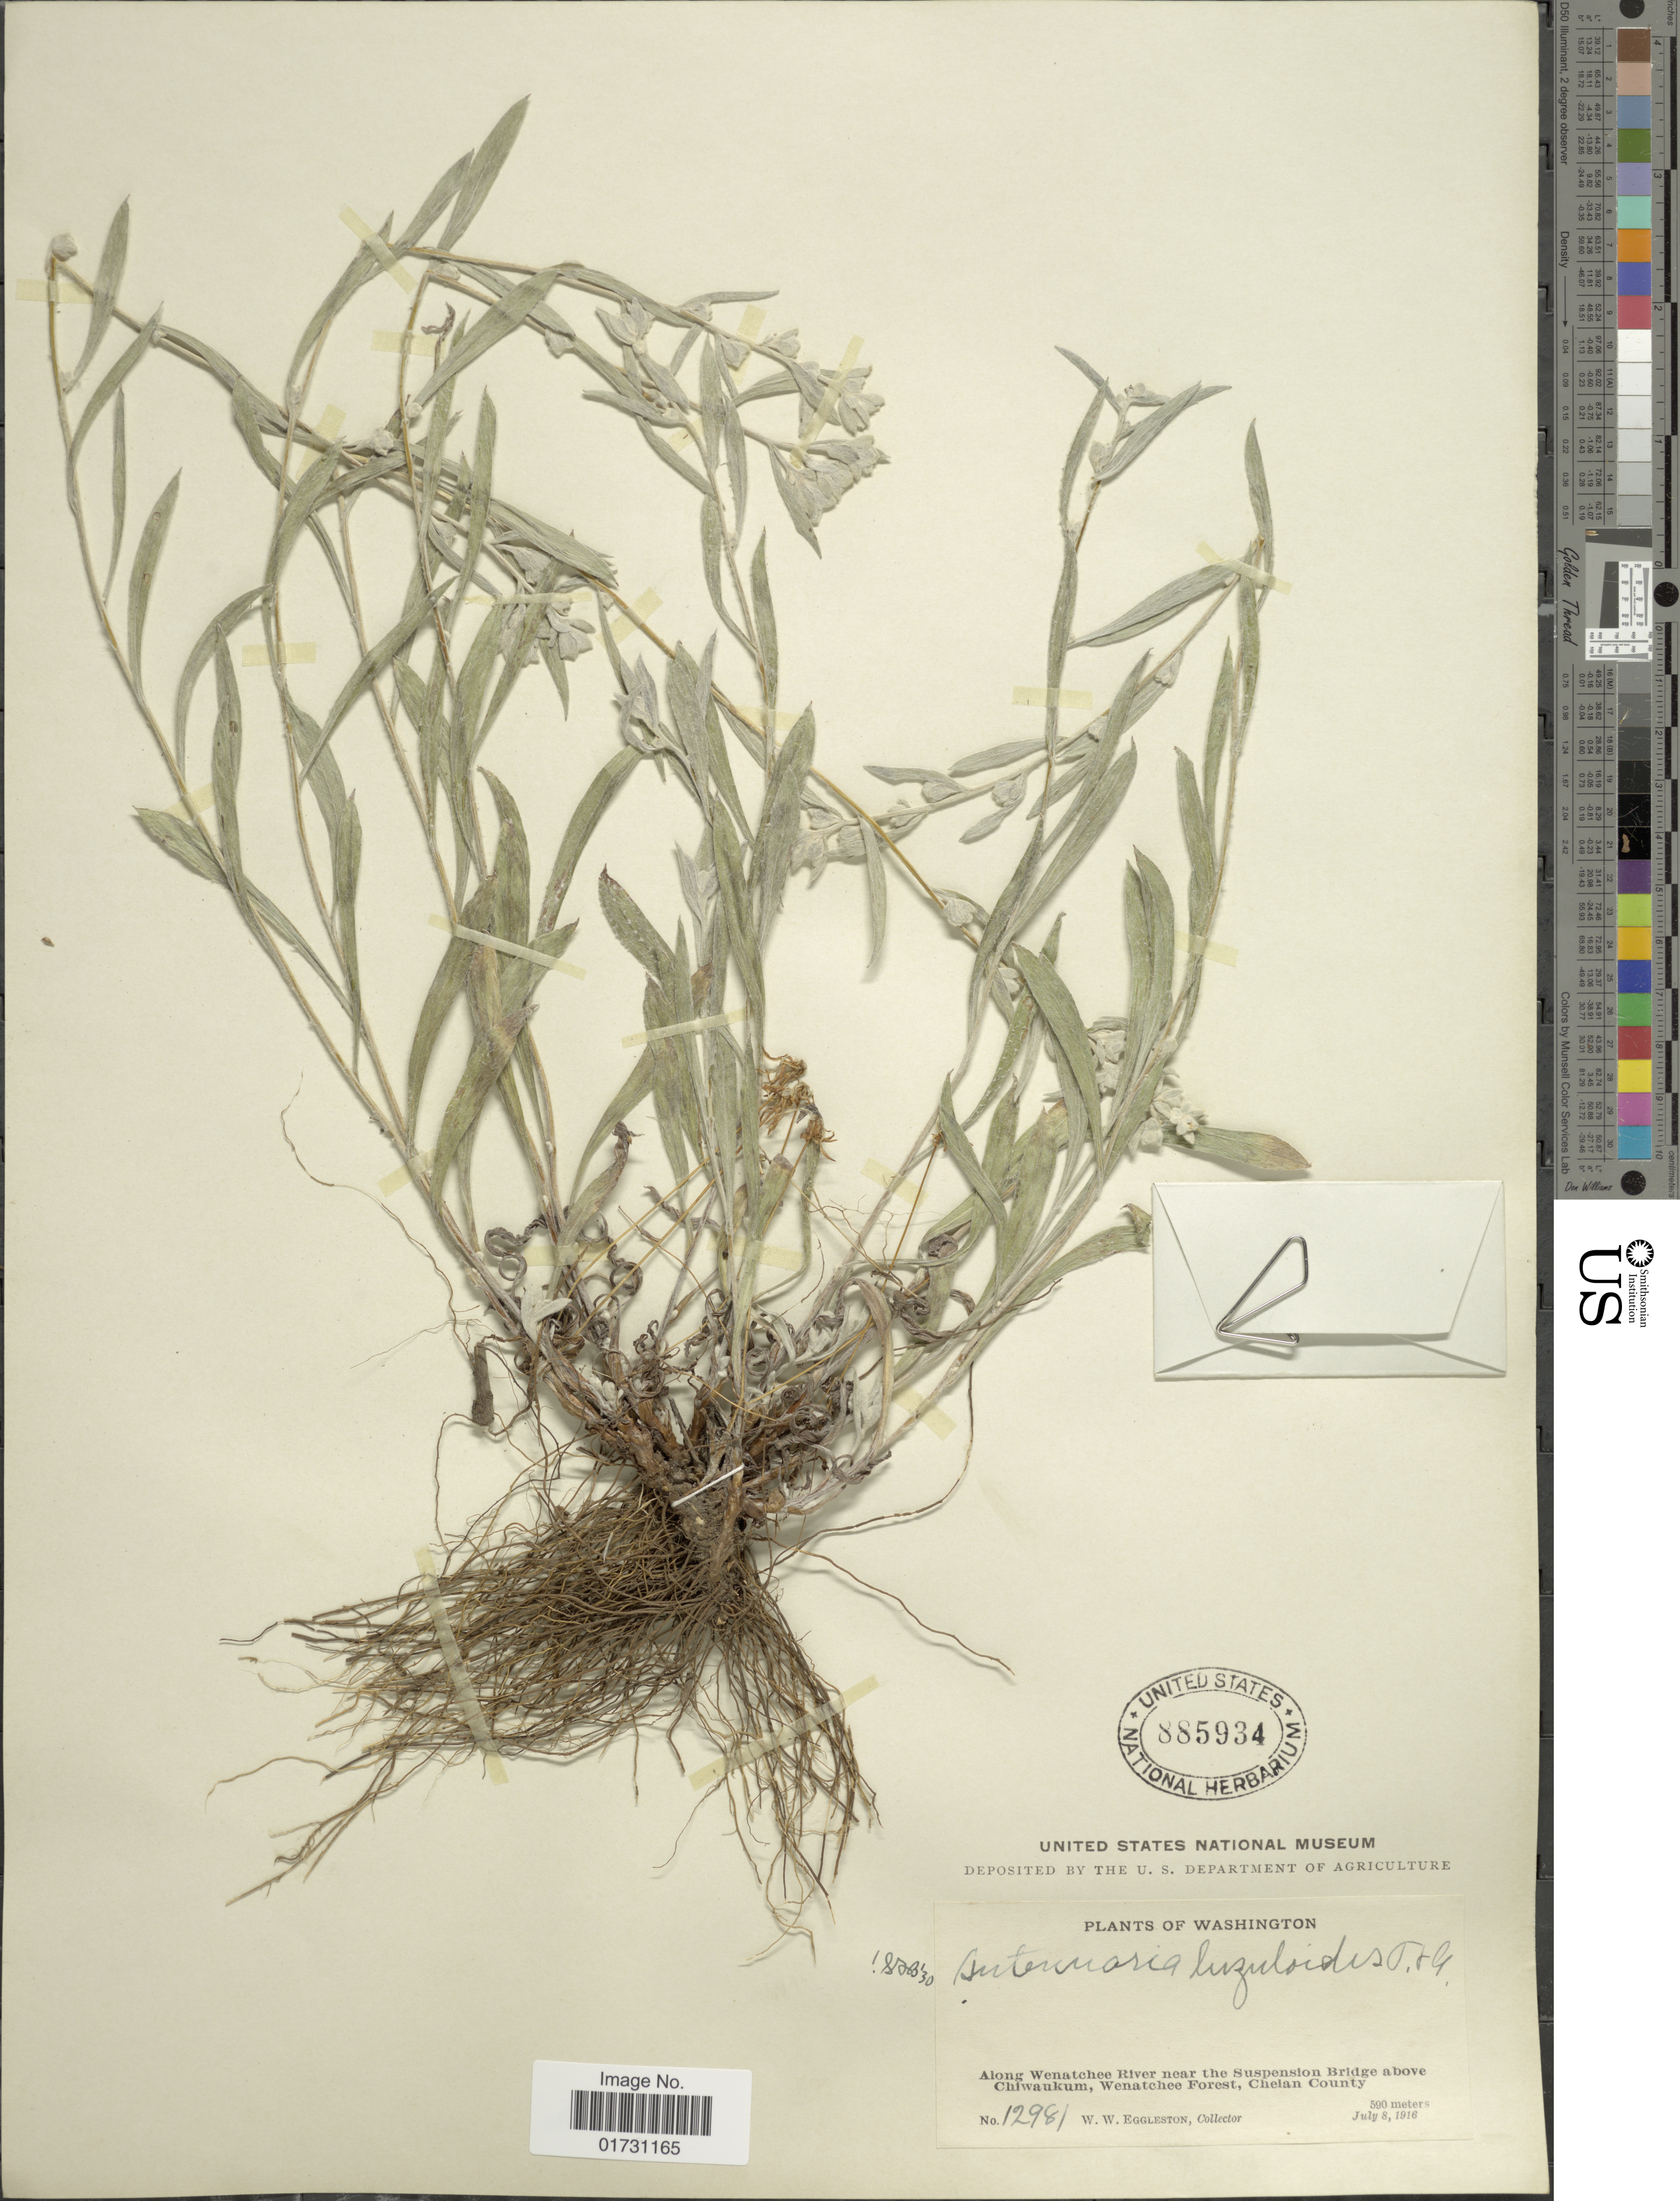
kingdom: Plantae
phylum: Tracheophyta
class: Magnoliopsida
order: Asterales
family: Asteraceae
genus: Antennaria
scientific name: Antennaria luzuloides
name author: Torr. & A. Gray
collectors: W. W. Eggleston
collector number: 12981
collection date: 1916-07-08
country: United States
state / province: Washington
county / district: Chelan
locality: Along Wenatchee River near the Suspension Bridge above Chiwaukum, Wenatchee Forest, Chelan County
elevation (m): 590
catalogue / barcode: US 885934